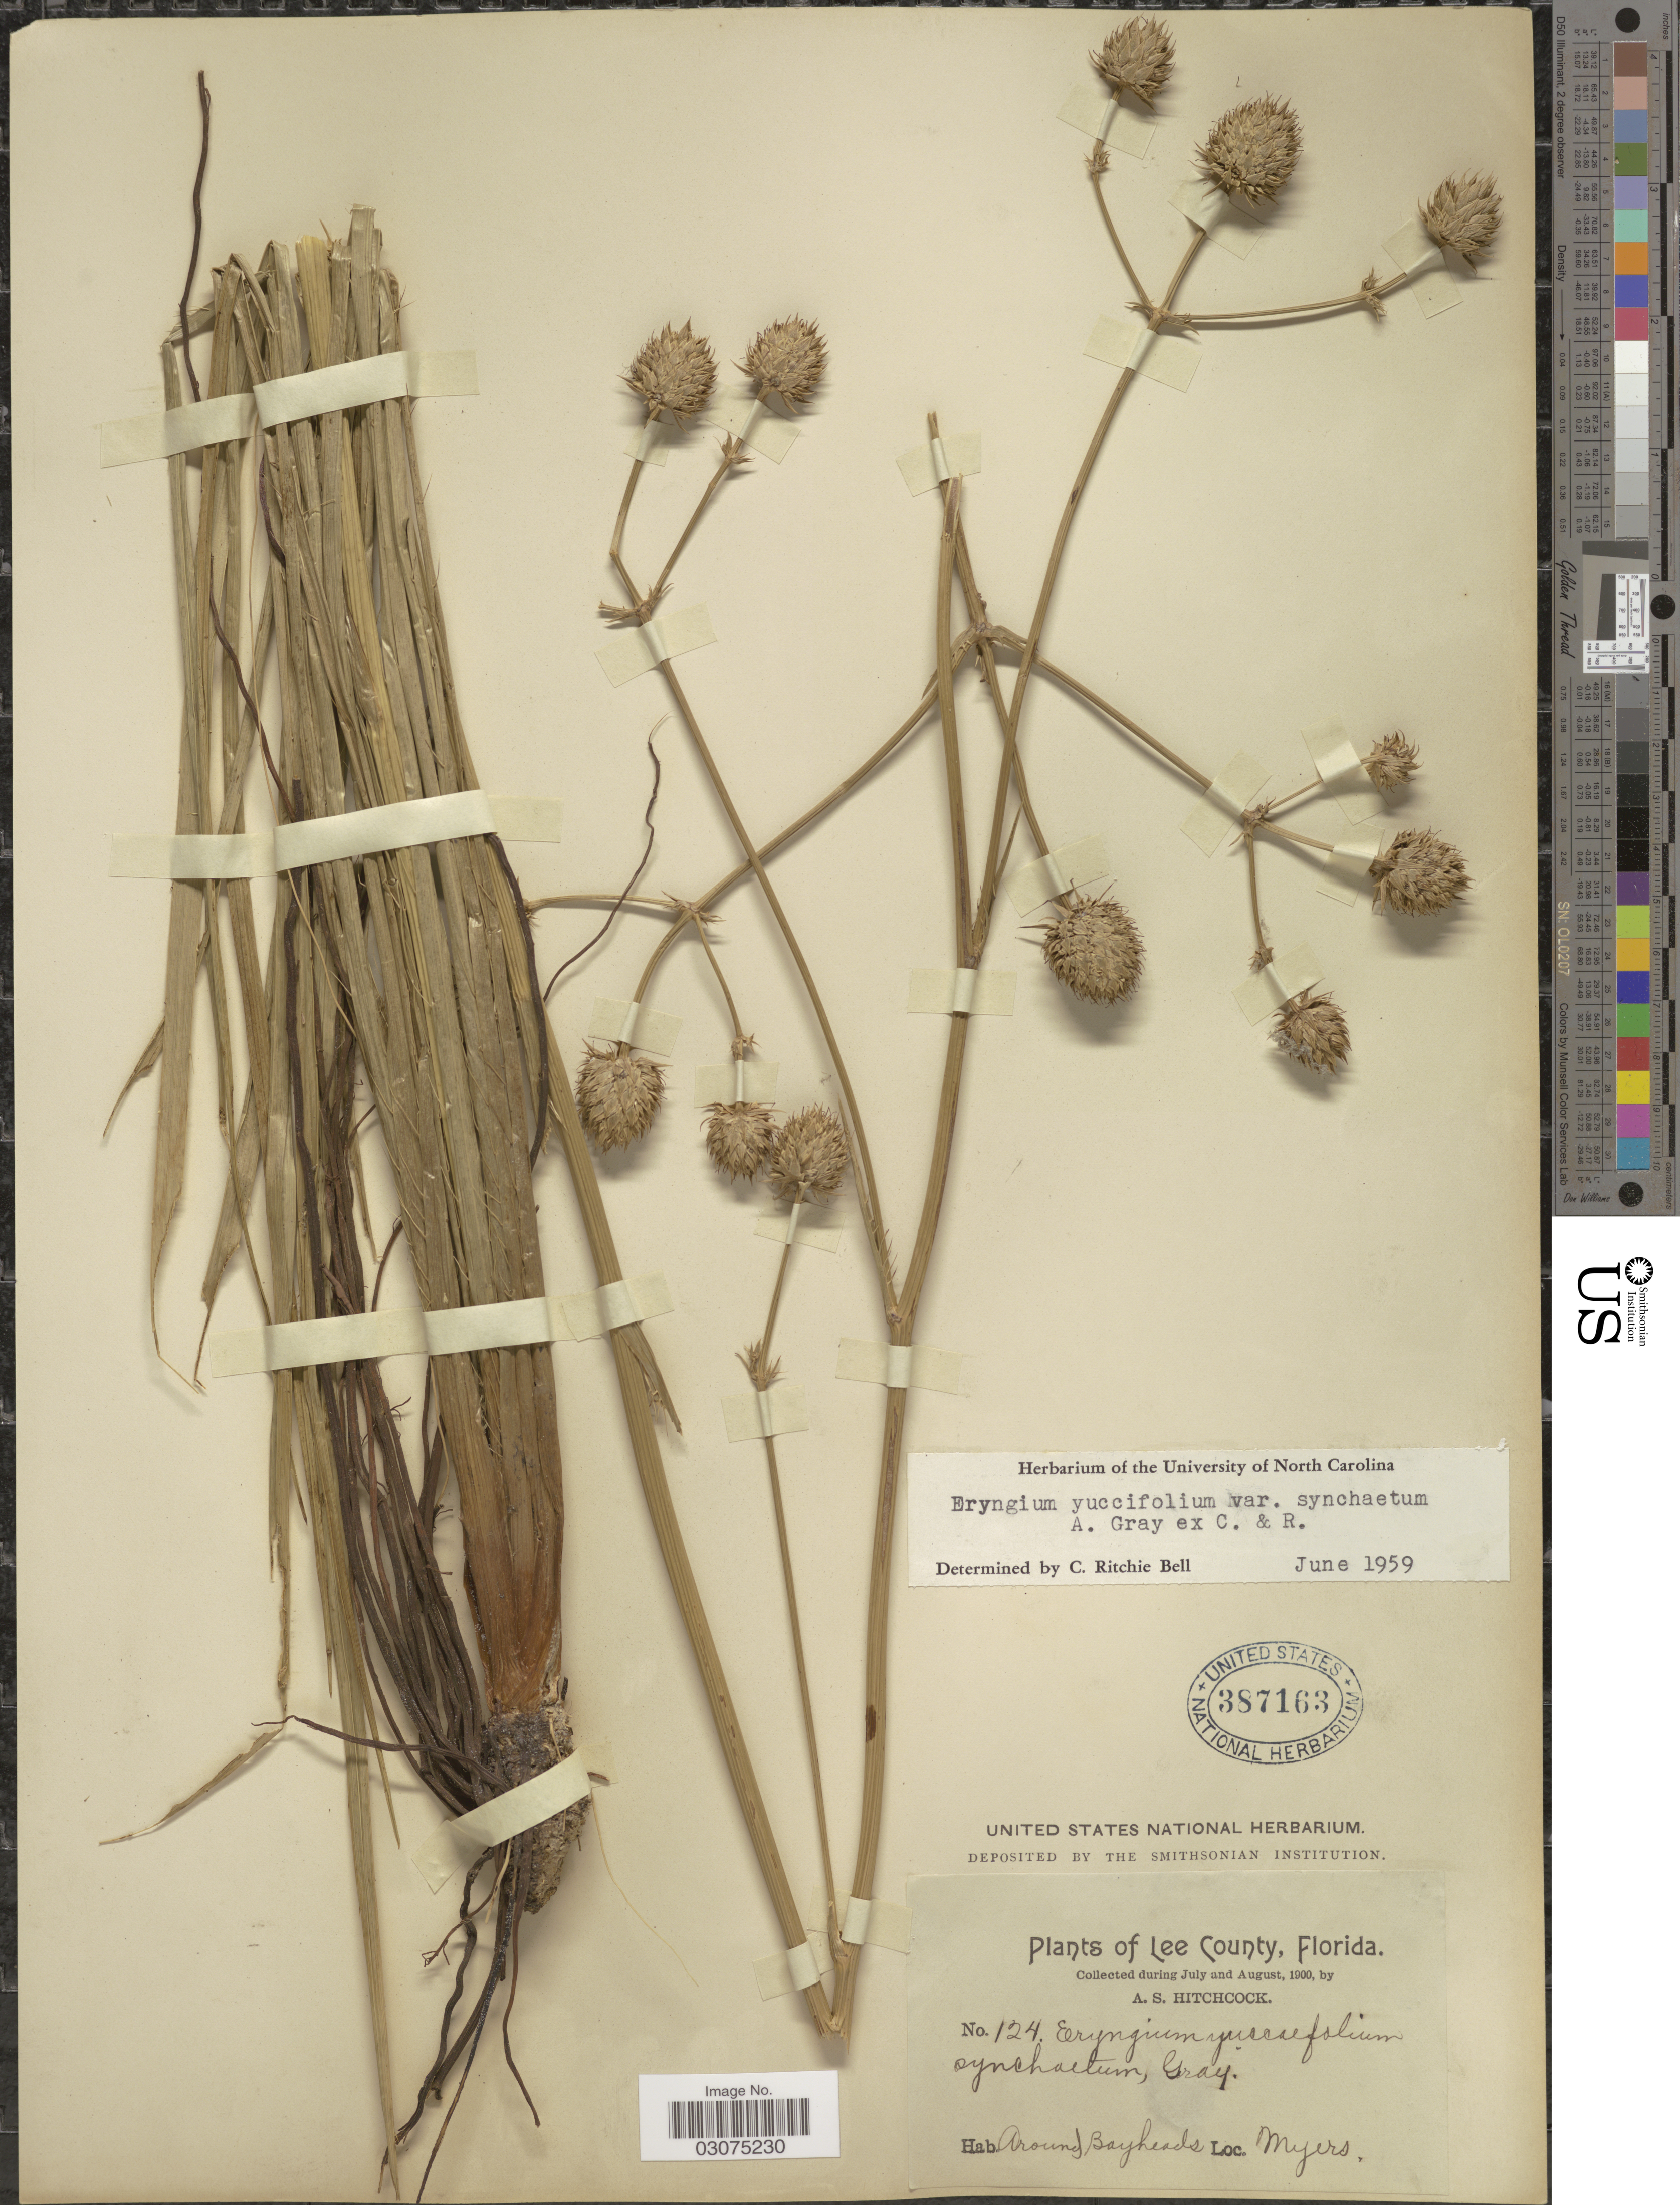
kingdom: Plantae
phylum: Tracheophyta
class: Magnoliopsida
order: Apiales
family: Apiaceae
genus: Eryngium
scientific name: Eryngium yuccifolium var. synchaetum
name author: A. Gray ex J.M. Coult. & Rose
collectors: A. S. Hitchcock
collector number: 124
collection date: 1900-07/1900-08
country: United States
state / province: Florida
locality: Lee County. Around Bayheads, Myers.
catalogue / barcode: US 387163